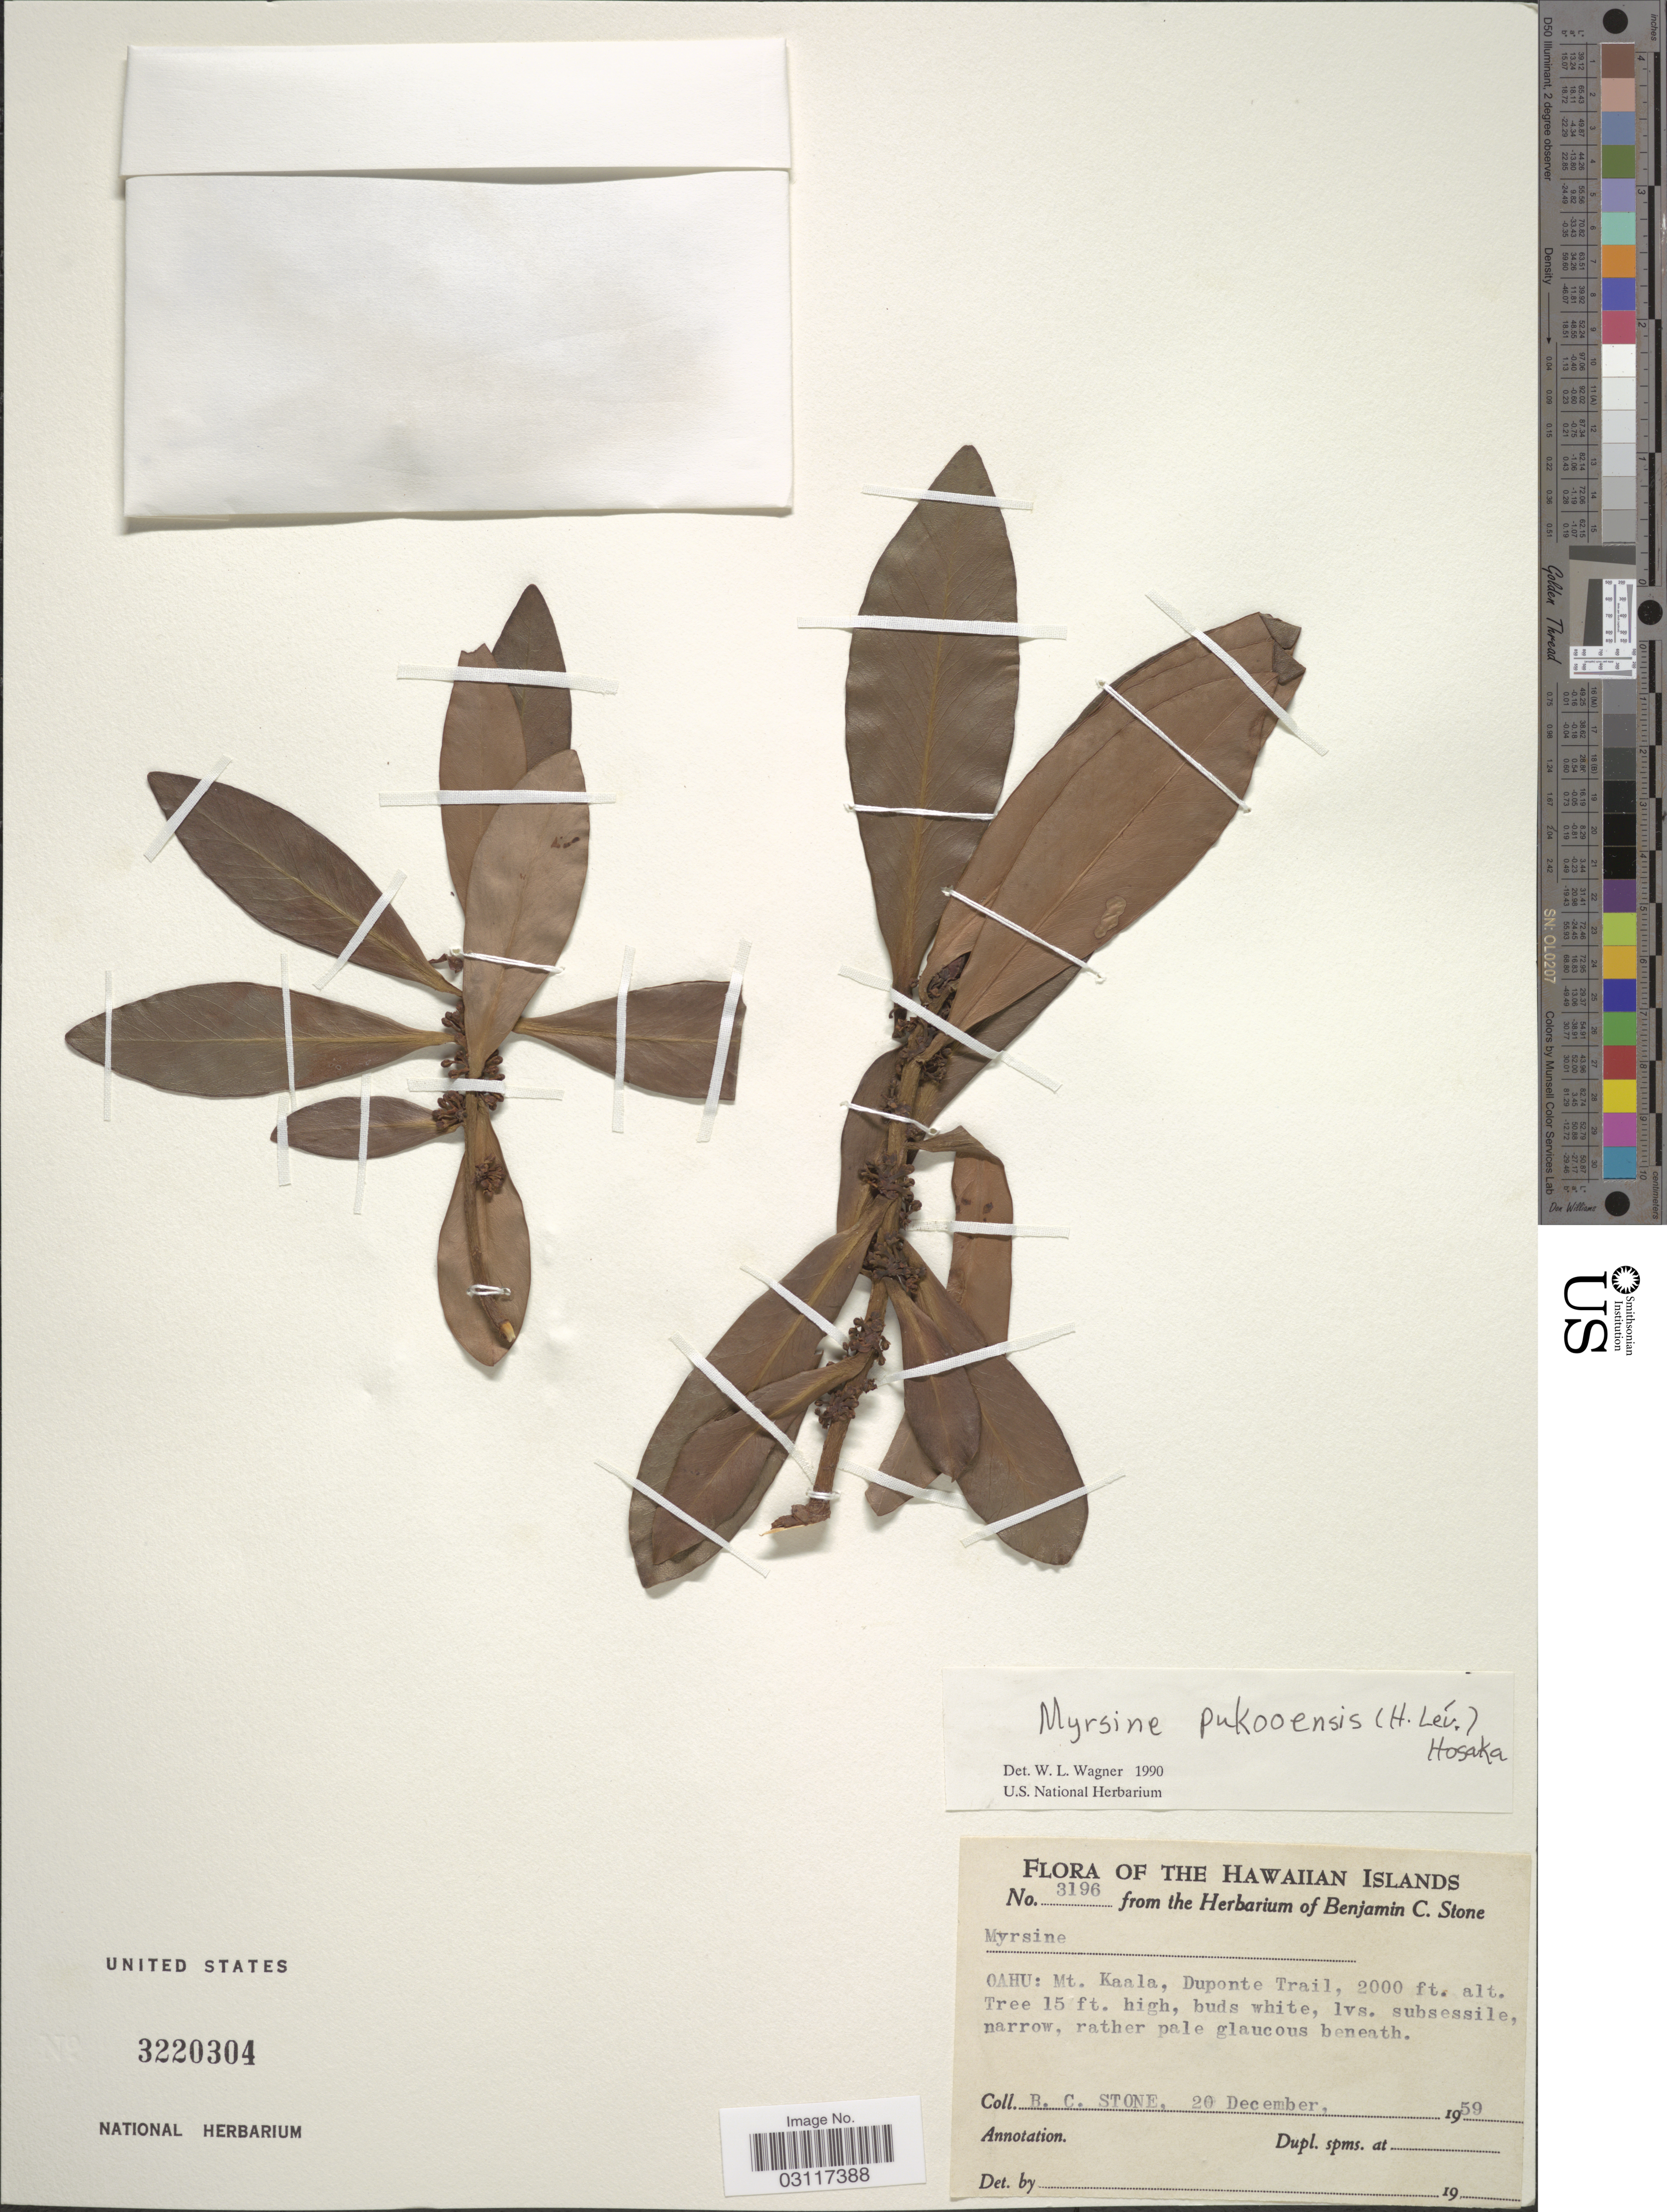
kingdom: Plantae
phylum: Tracheophyta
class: Magnoliopsida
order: Ericales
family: Primulaceae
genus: Myrsine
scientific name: Myrsine pukooensis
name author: (H. Lév.) Hosaka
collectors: B. C. Stone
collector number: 3196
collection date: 1959-12-20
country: United States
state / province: Hawaii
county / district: Honolulu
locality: The Hawaiian Islands, Oahu: Mt. Kaala, Duponte Trail.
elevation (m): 610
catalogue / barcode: US 3220304